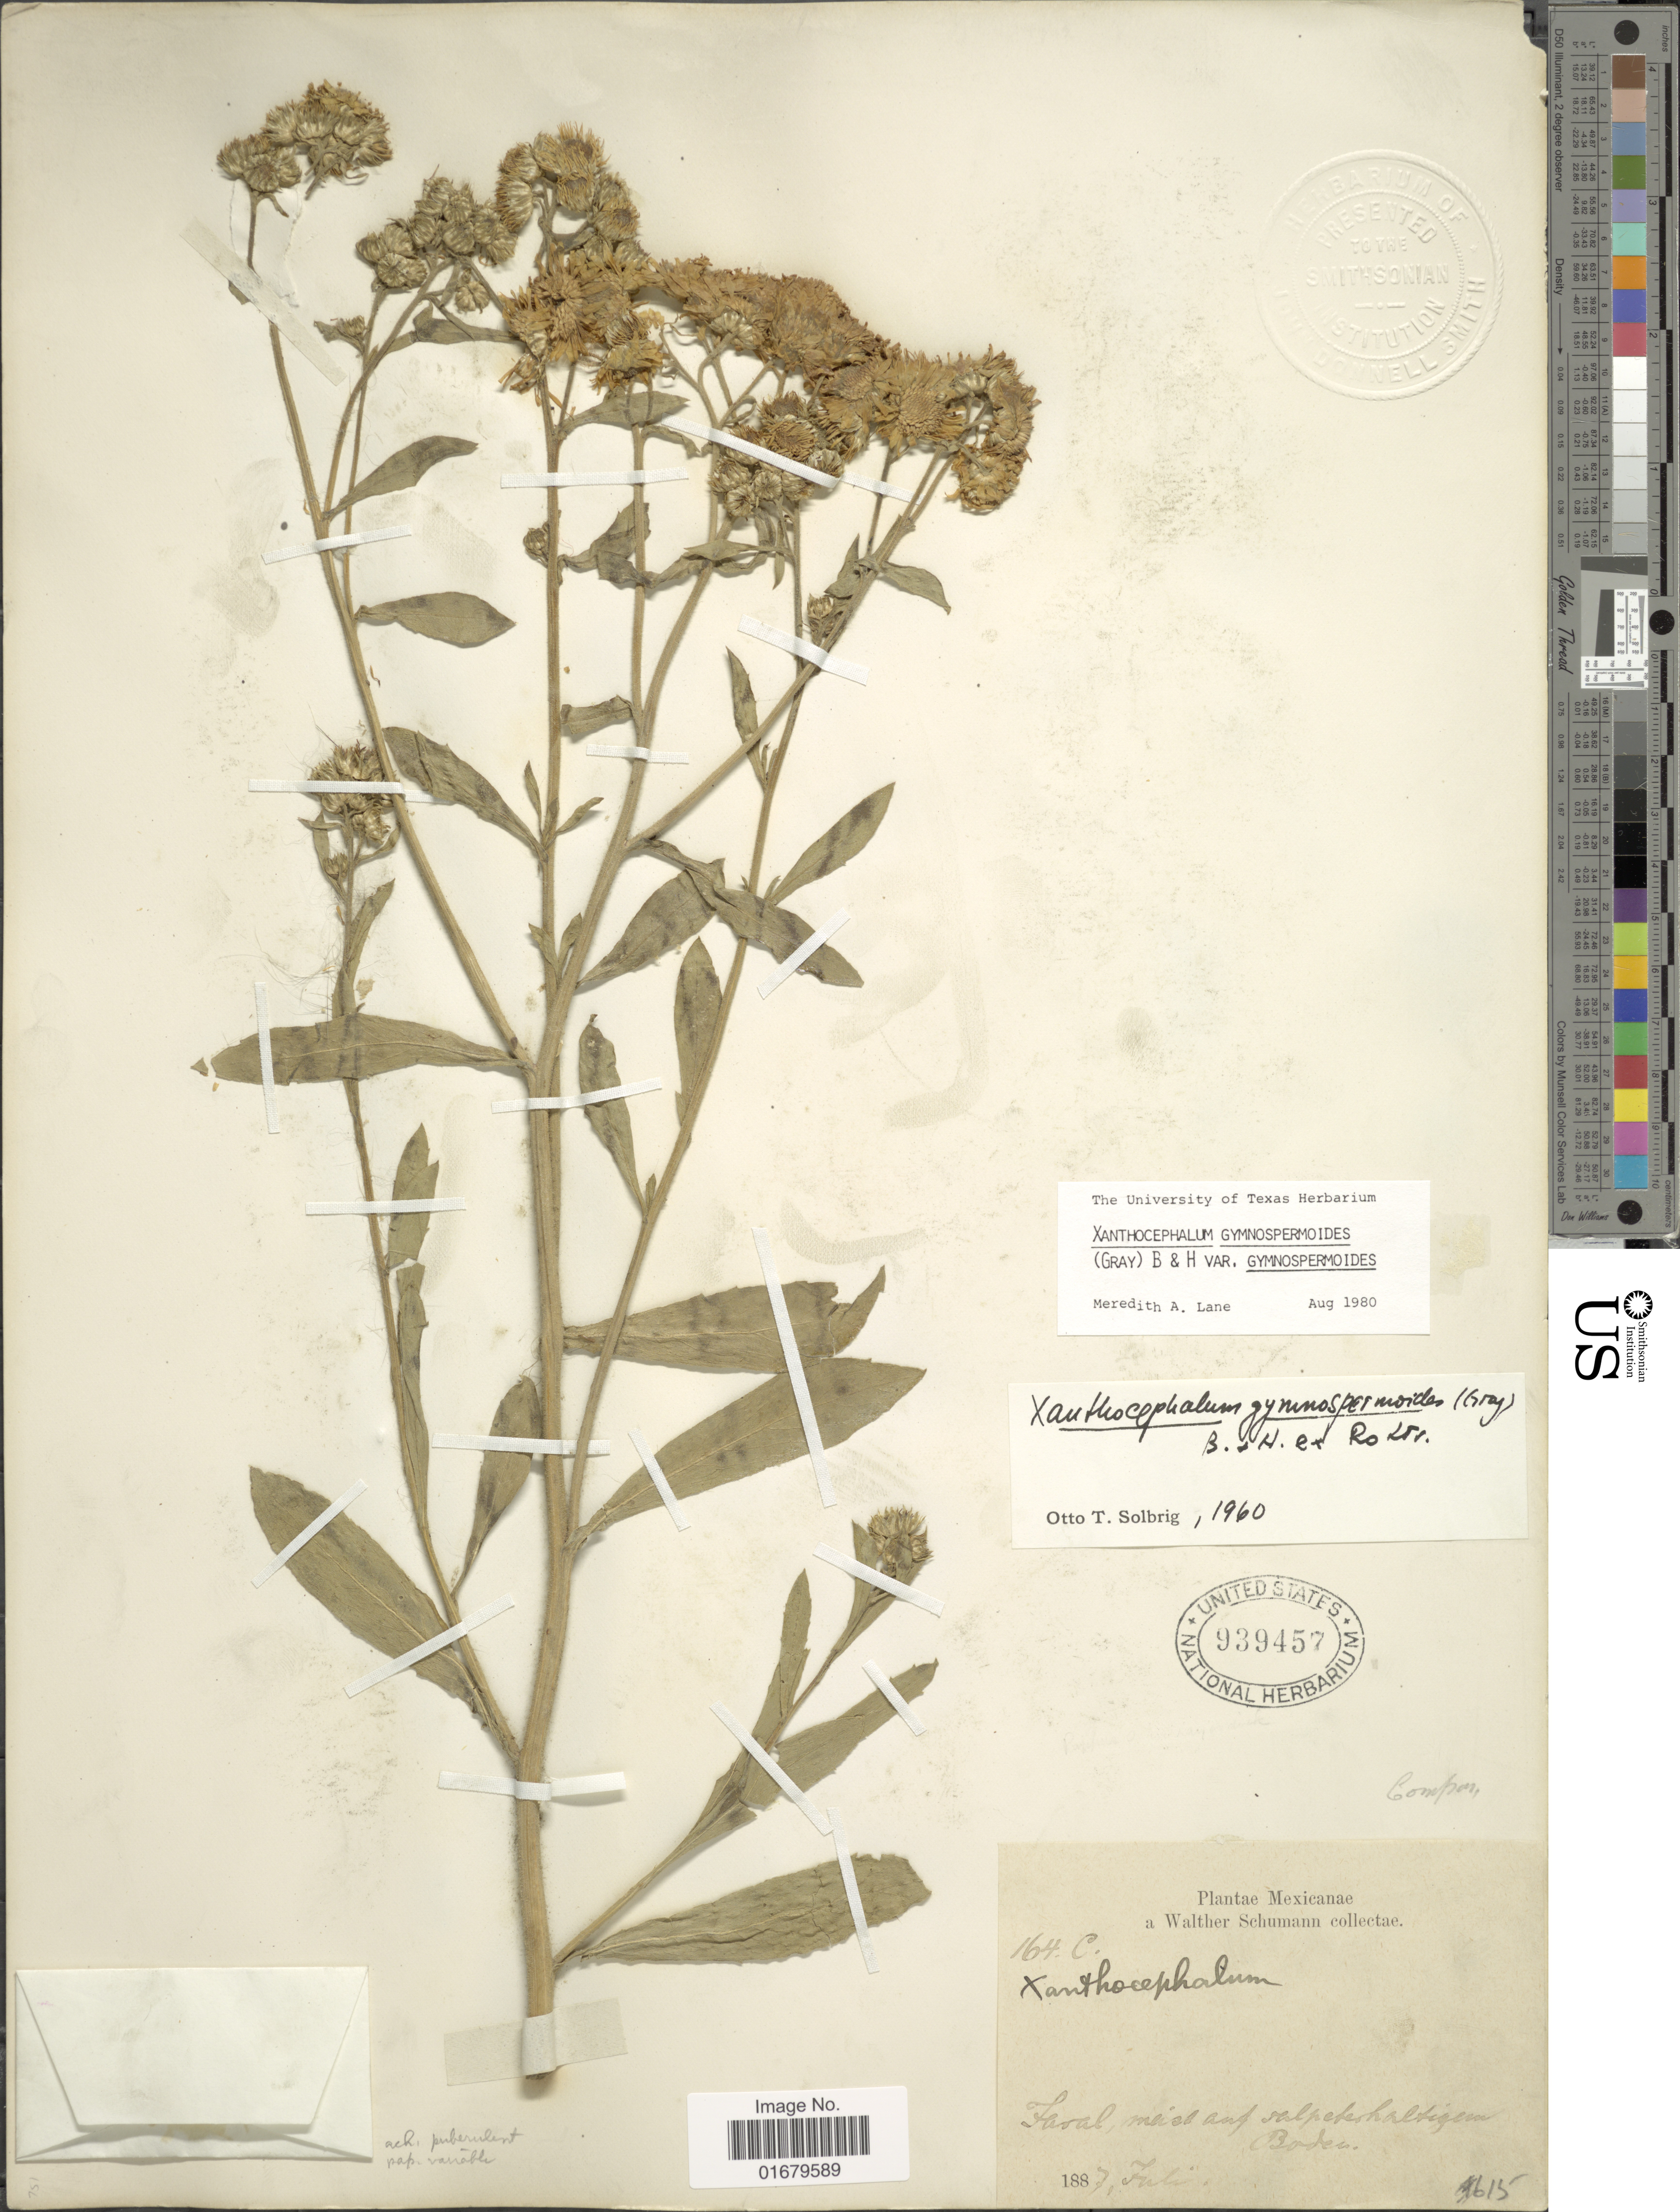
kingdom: Plantae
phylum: Tracheophyta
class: Magnoliopsida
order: Asterales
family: Asteraceae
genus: Xanthocephalum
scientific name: Xanthocephalum gymnospermoides var. gymnospermoides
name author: (A. Gray) Benth. & Hook. f.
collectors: W. Schumann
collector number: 615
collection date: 1887-07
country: Mexico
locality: Faral, mast auf salperhaltigem Boden [interpreted]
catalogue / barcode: US 939457